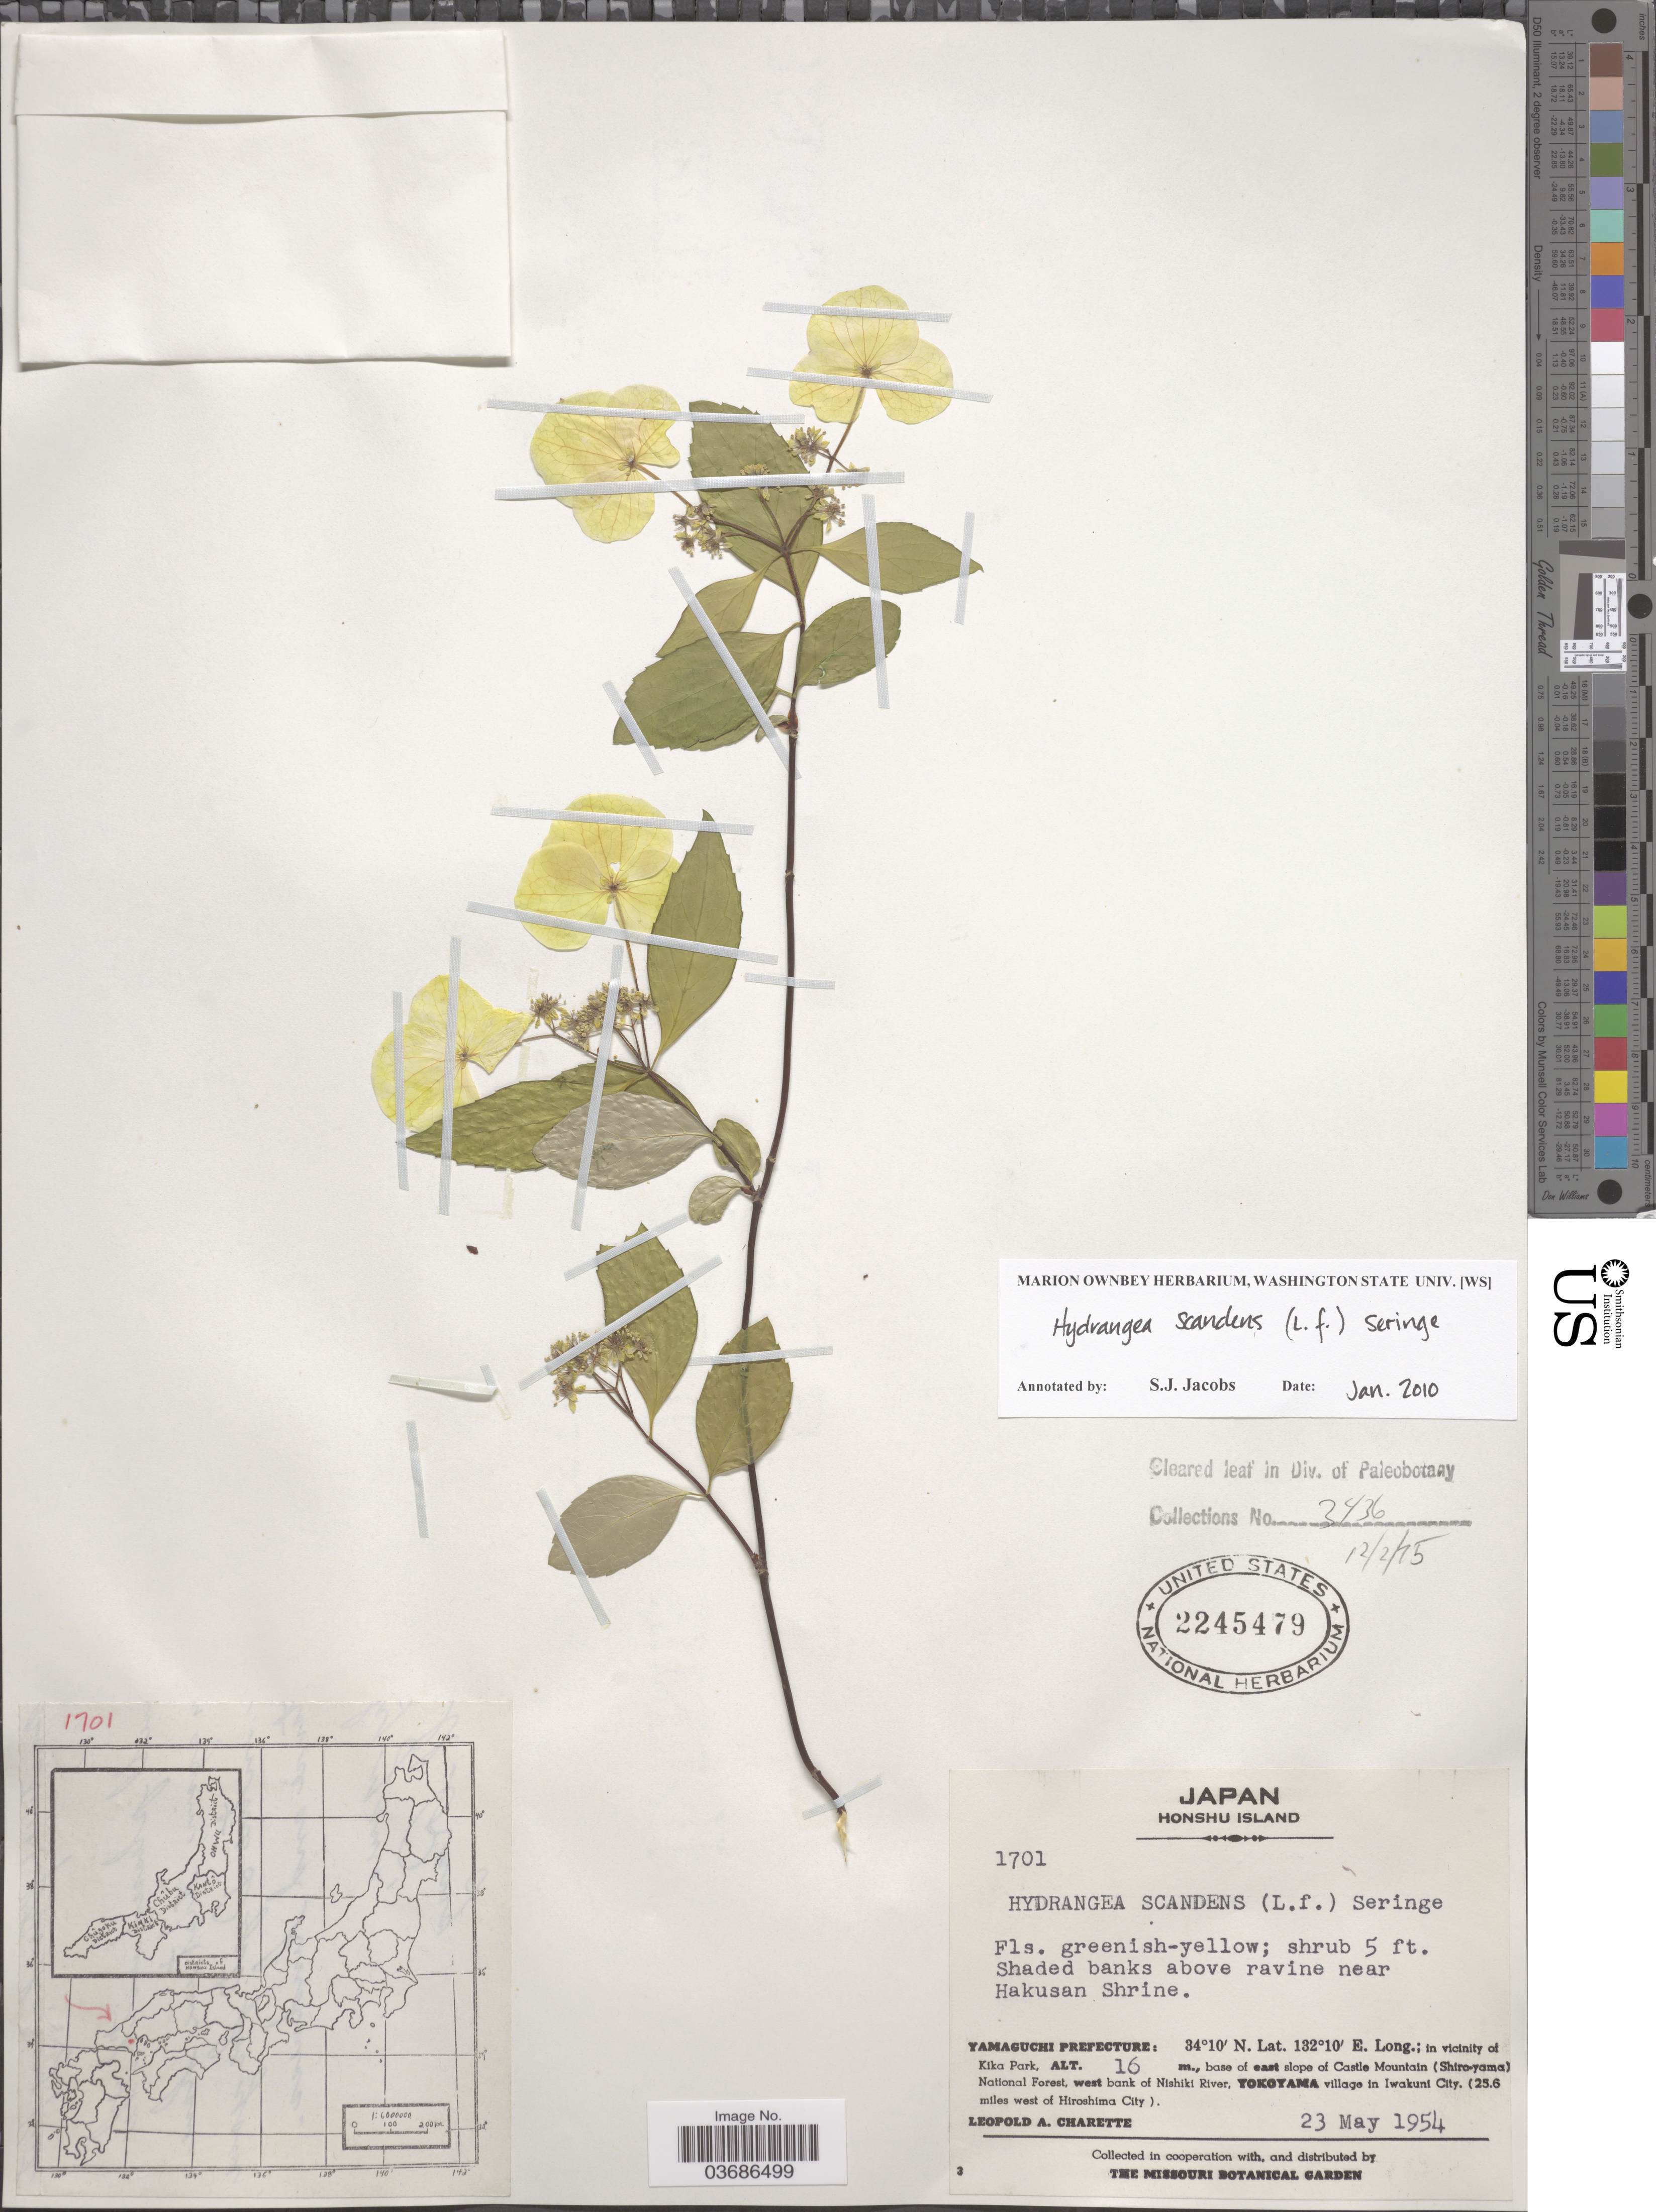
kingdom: Plantae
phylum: Tracheophyta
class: Magnoliopsida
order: Cornales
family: Hydrangeaceae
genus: Hydrangea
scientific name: Hydrangea scandens var. scandens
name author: (L. f.) Ser.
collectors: L. A. Charette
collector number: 1701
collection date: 1954-05-23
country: Japan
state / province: Yamaguti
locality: Honshu Island. Yamaguchi Prefecture: in vicinity of Kika Park, base of east slope of Castle Mountain (SHiro-yama) National Forest, west bank of Nishiki River, Yokoyama village in Iwakuni City. (25.6 miles west of Hiroshima City).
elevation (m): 16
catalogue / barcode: US 2245479